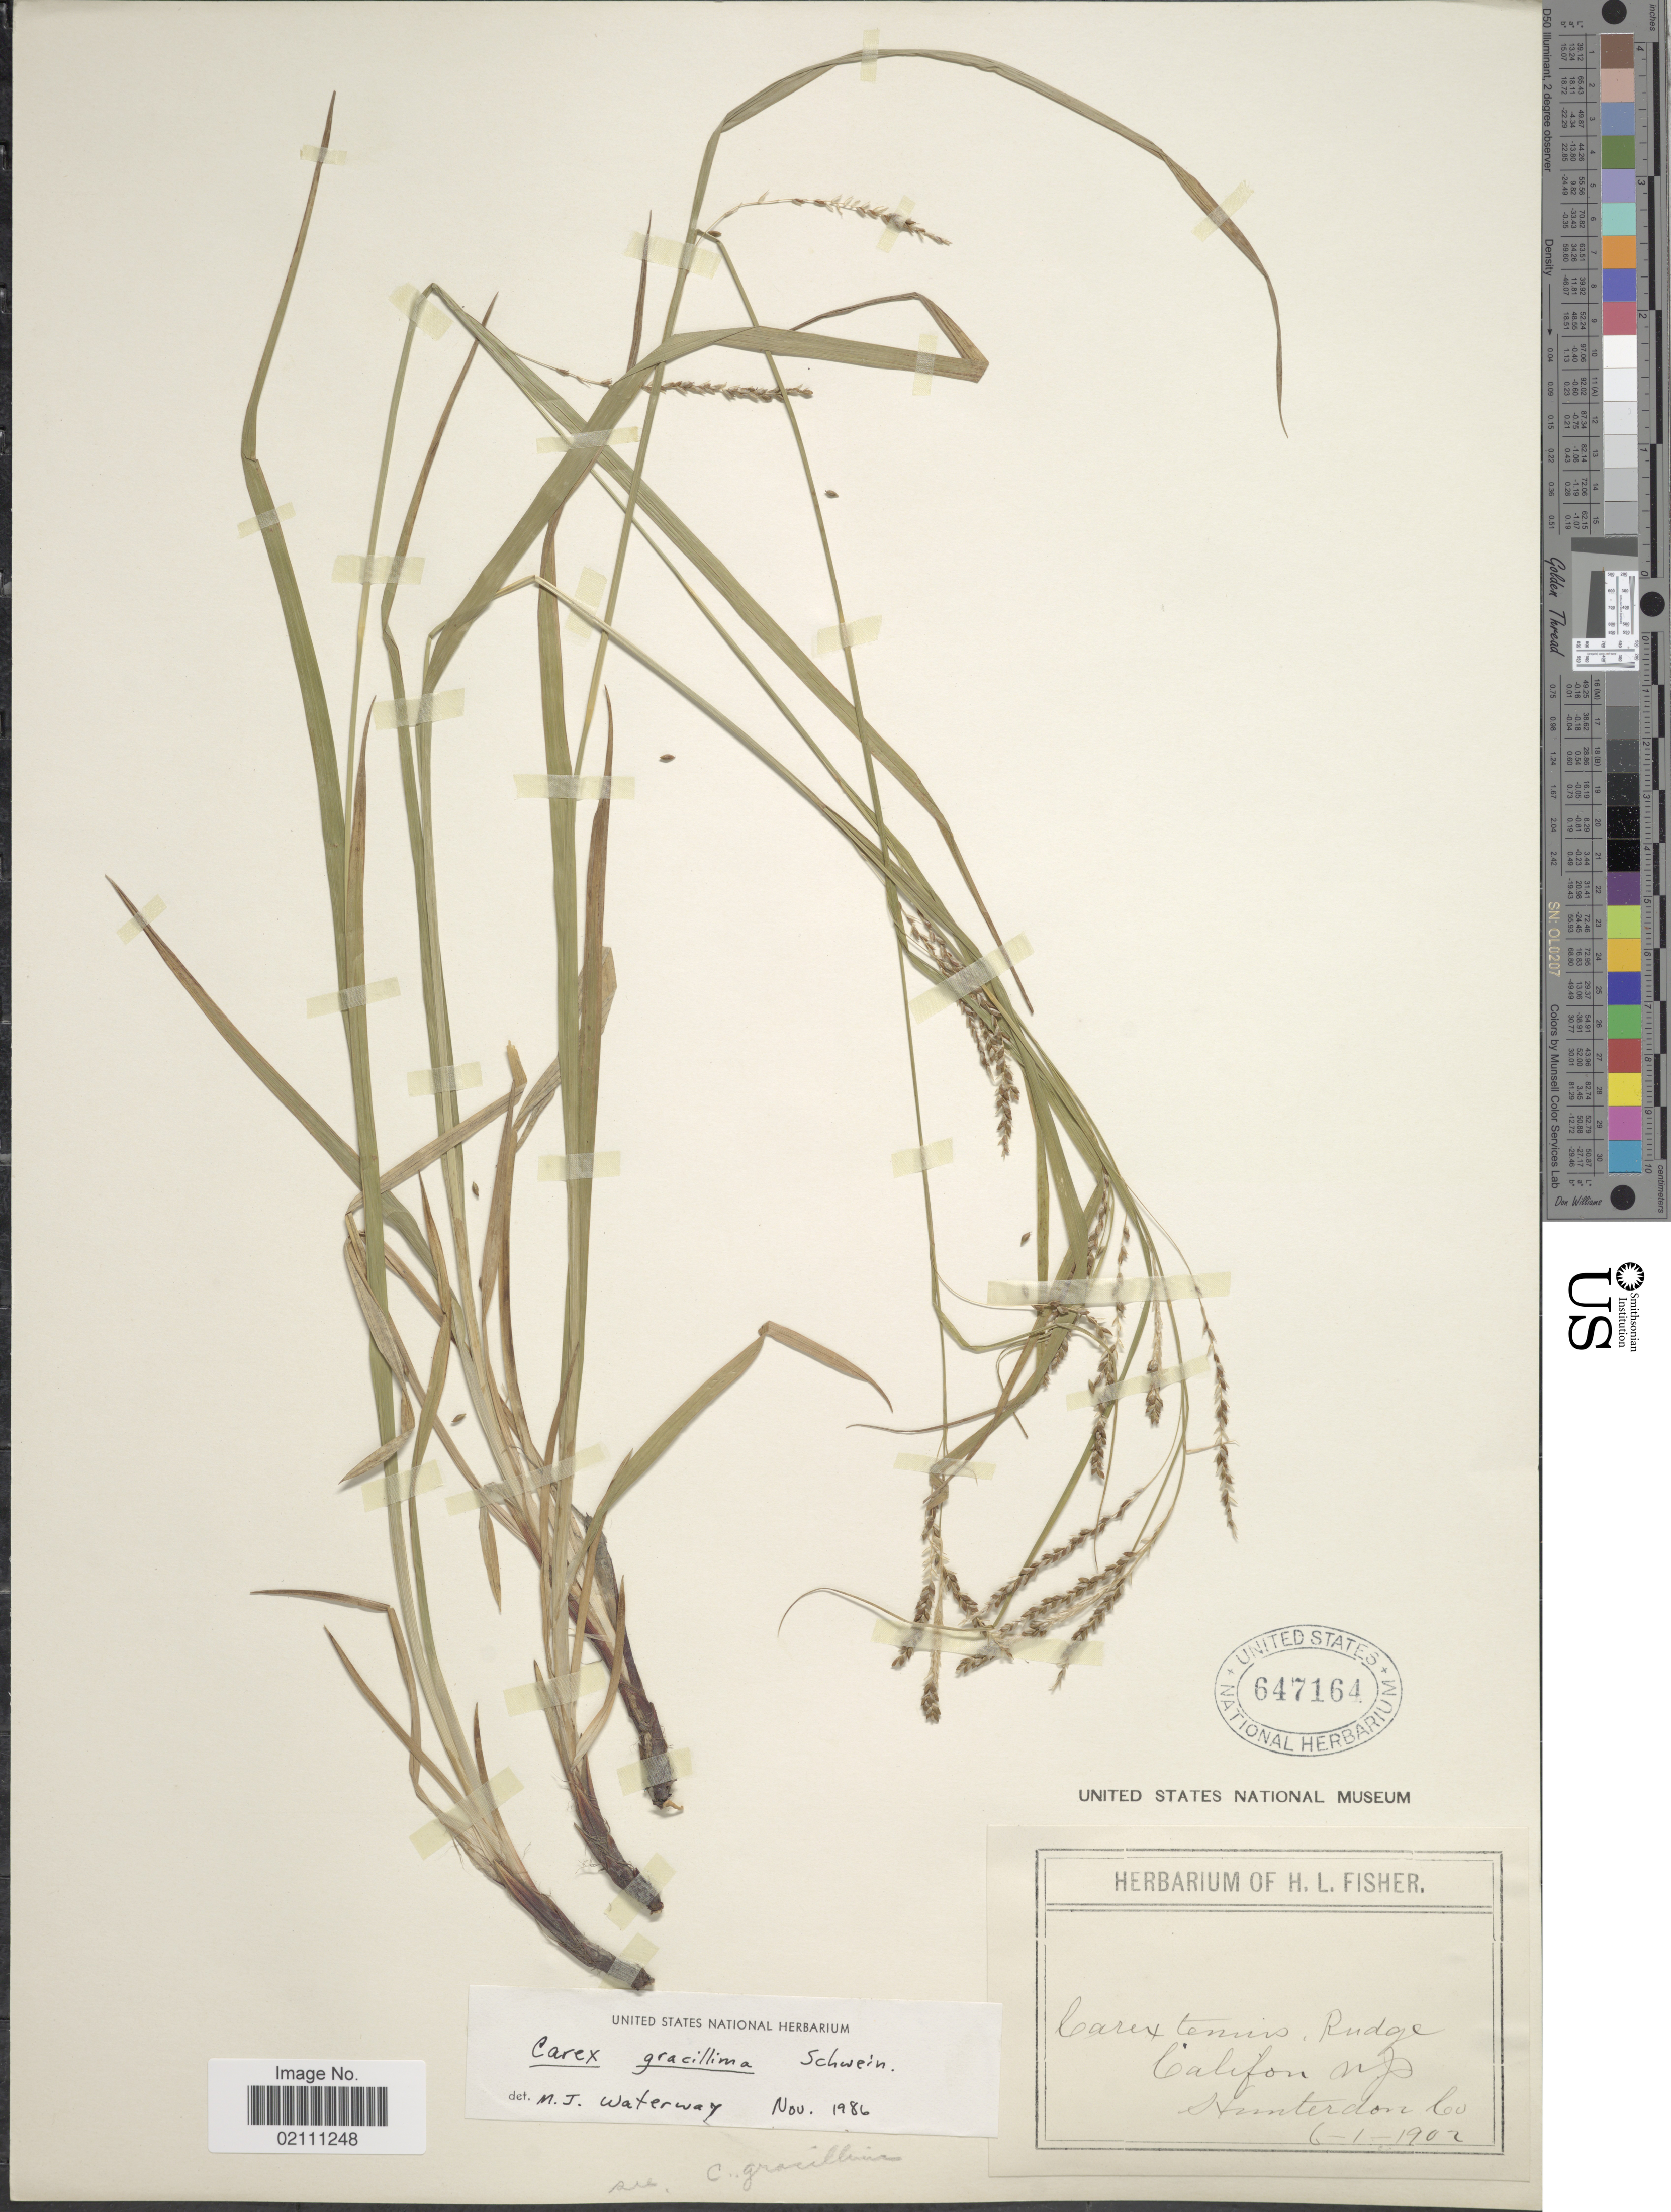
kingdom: Plantae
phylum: Tracheophyta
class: Liliopsida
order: Poales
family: Cyperaceae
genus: Carex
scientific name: Carex gracillima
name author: Schwein.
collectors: ex herb. of H. L. Fisher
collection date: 1902-06-01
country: United States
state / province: California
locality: California, Hunterdon Co.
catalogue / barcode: US 647164